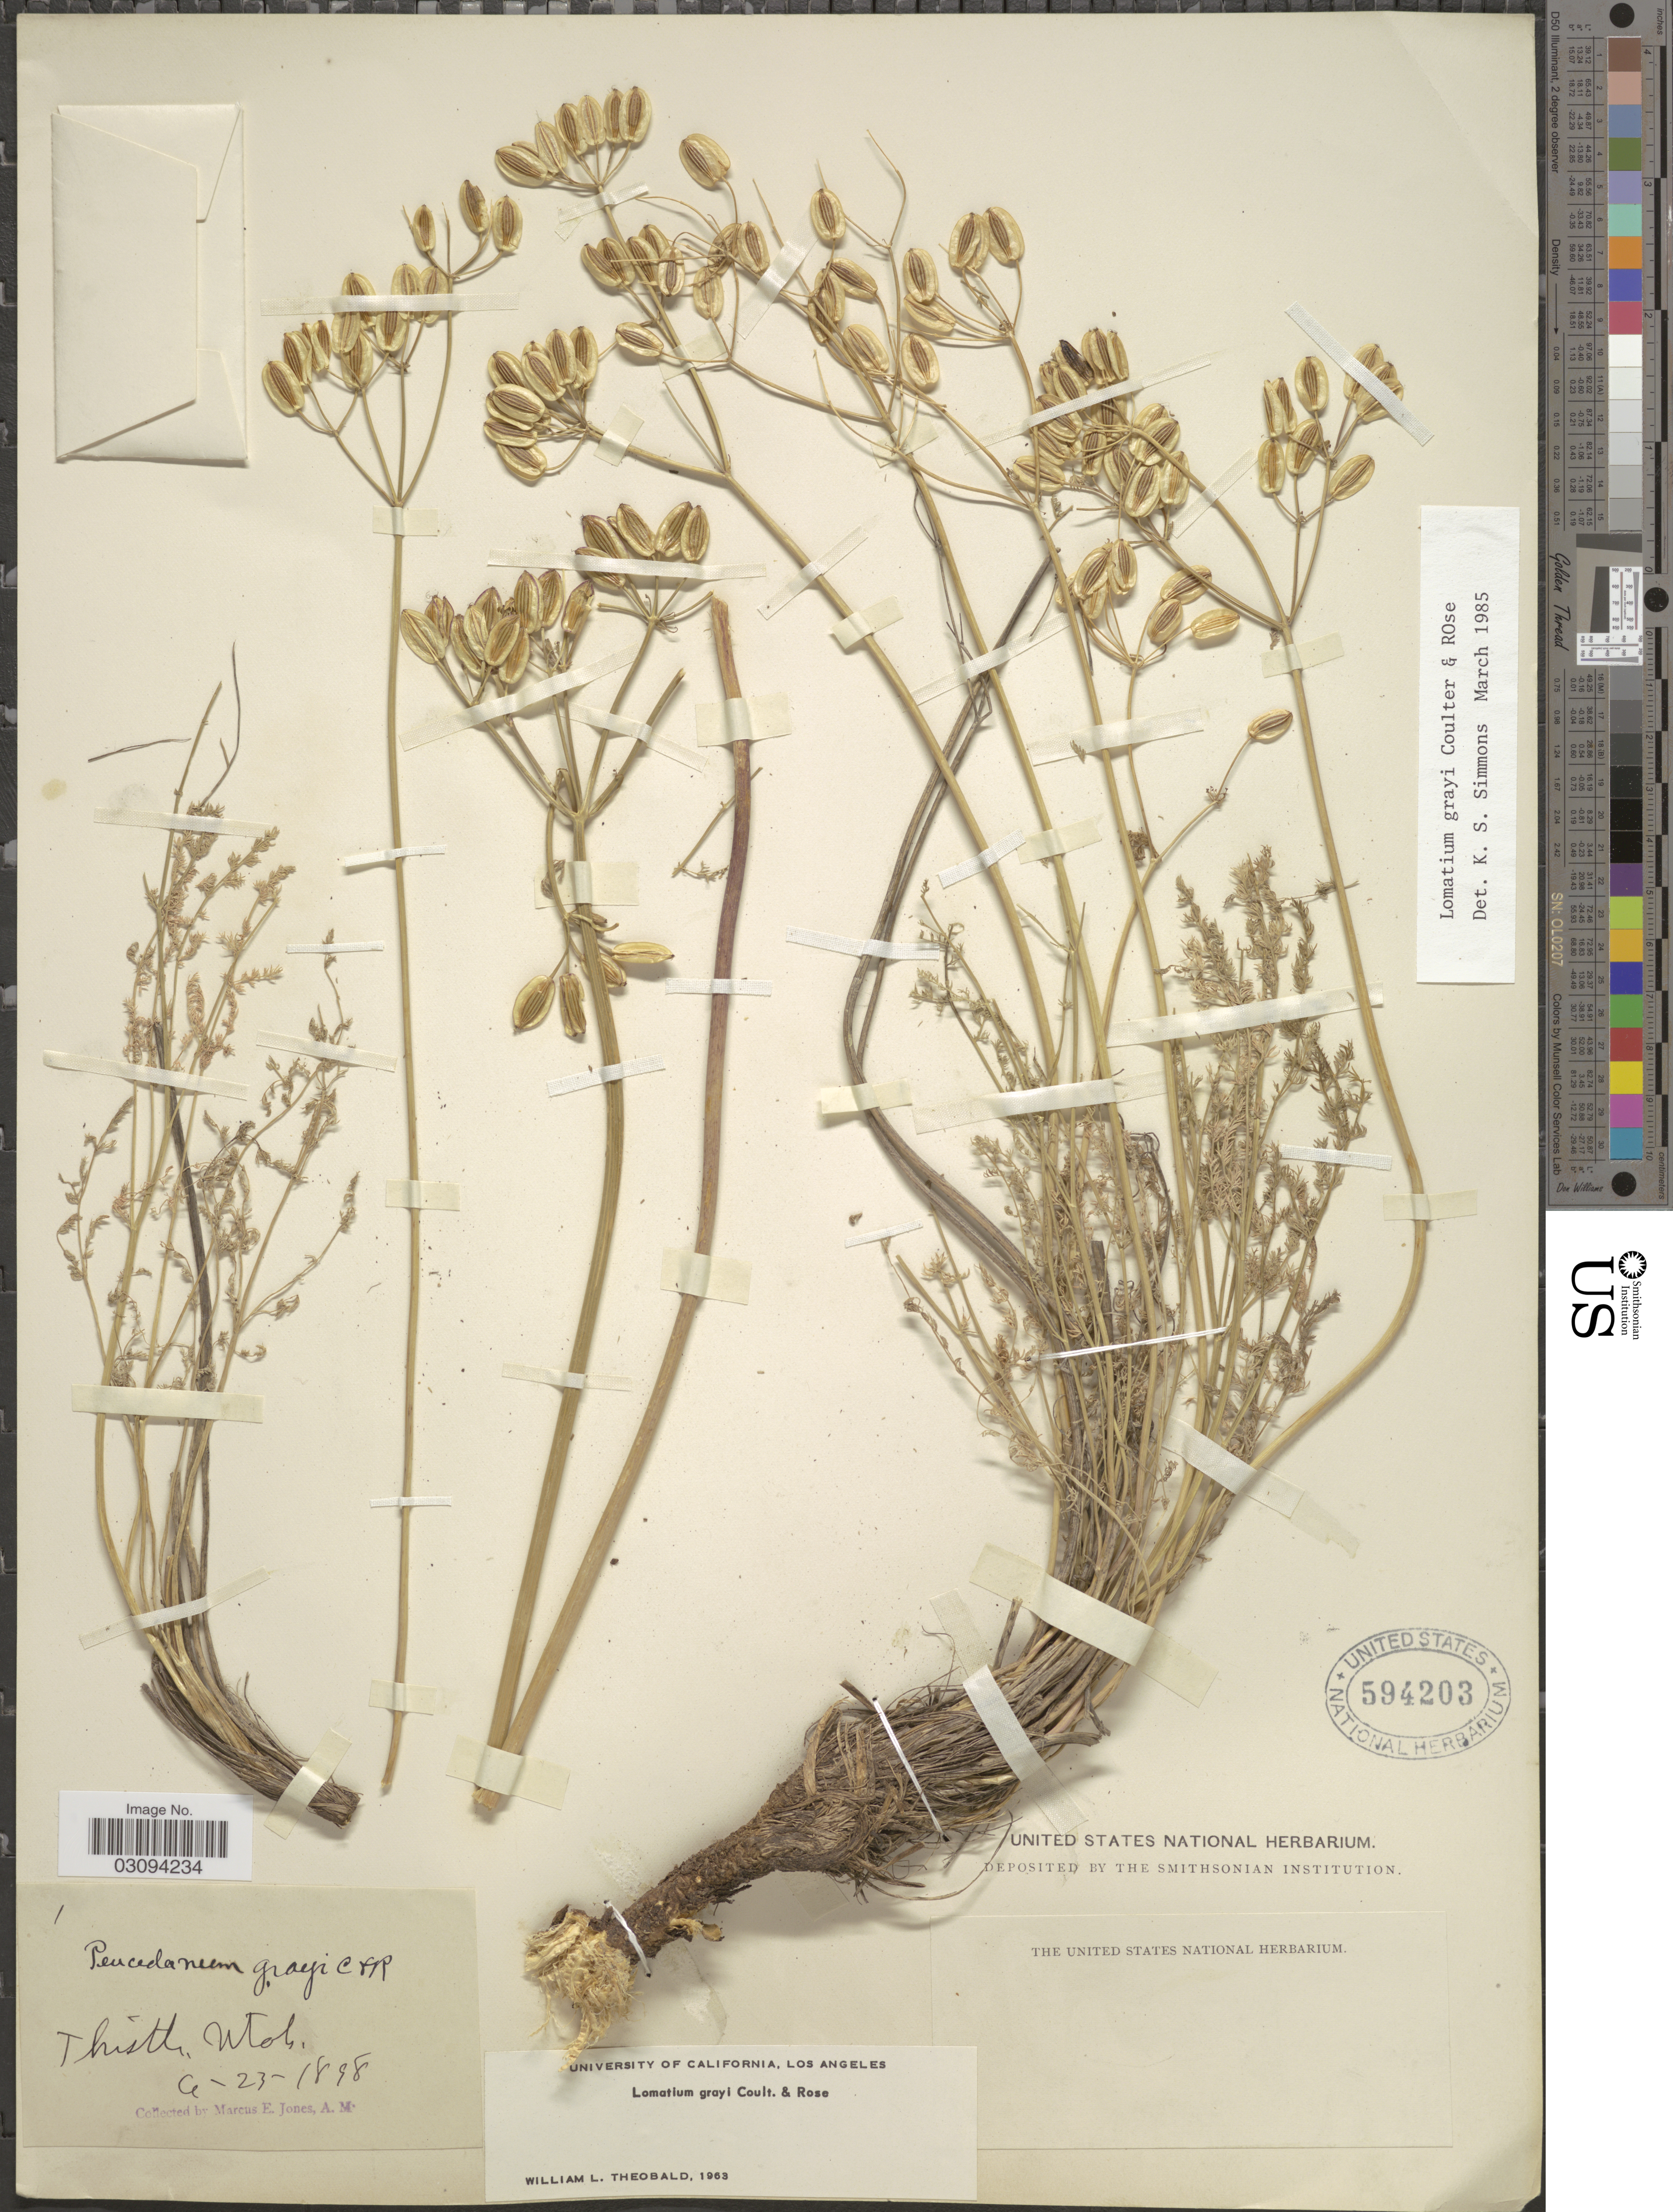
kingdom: Plantae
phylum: Tracheophyta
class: Magnoliopsida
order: Apiales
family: Apiaceae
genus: Lomatium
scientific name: Lomatium grayi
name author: (J.M. Coult. & Rose) J.M. Coult. & Rose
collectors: M. E. Jones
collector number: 1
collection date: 1898-06-23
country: United States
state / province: Utah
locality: Thistle.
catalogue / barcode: US 594203